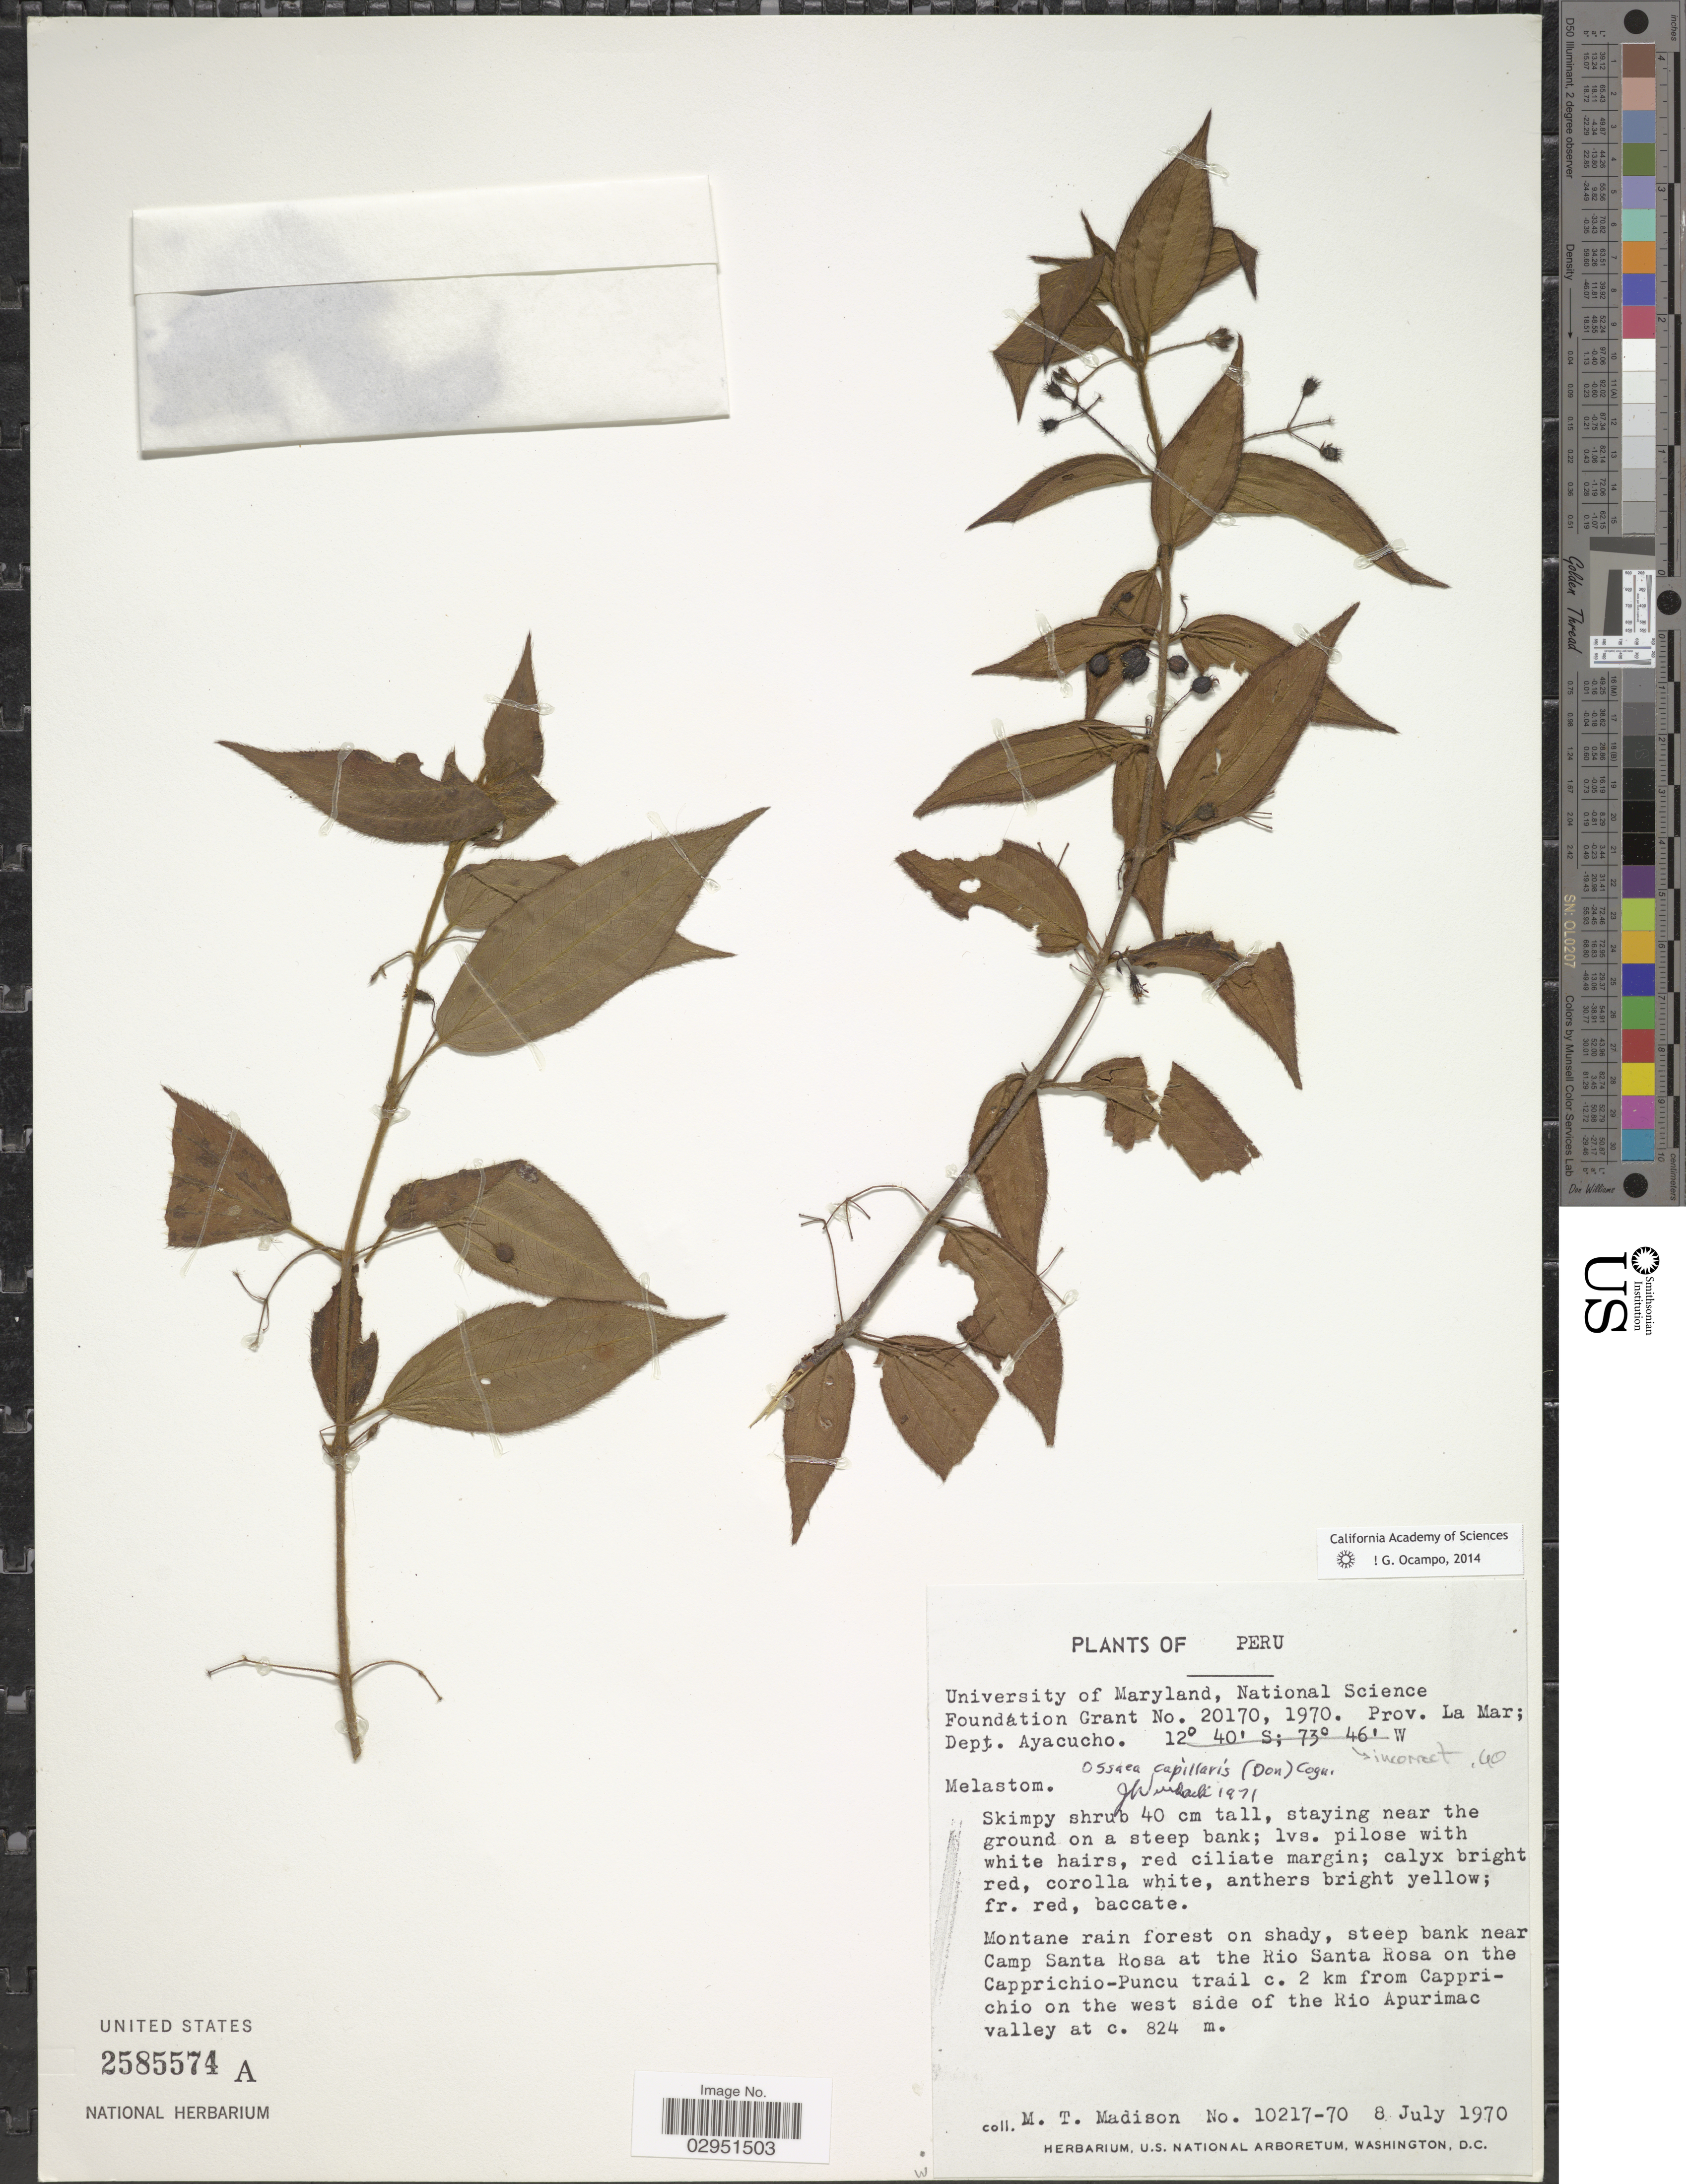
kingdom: Plantae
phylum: Tracheophyta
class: Magnoliopsida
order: Myrtales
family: Melastomataceae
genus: Ossaea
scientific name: Ossaea capillaris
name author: (D. Don) Cogn.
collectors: M. T. Madison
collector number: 10217-70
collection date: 1970-07-08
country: Peru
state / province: Ayacucho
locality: Prov. La Mar; Dept. Ayacucho. Near Camp Santa Rosa at the Rio Santa Rosa on the Capprichio-Puncu trail c. 2 km from Capprichio on the west side of the Rio Apurimac valley.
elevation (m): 824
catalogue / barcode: US 2585574A